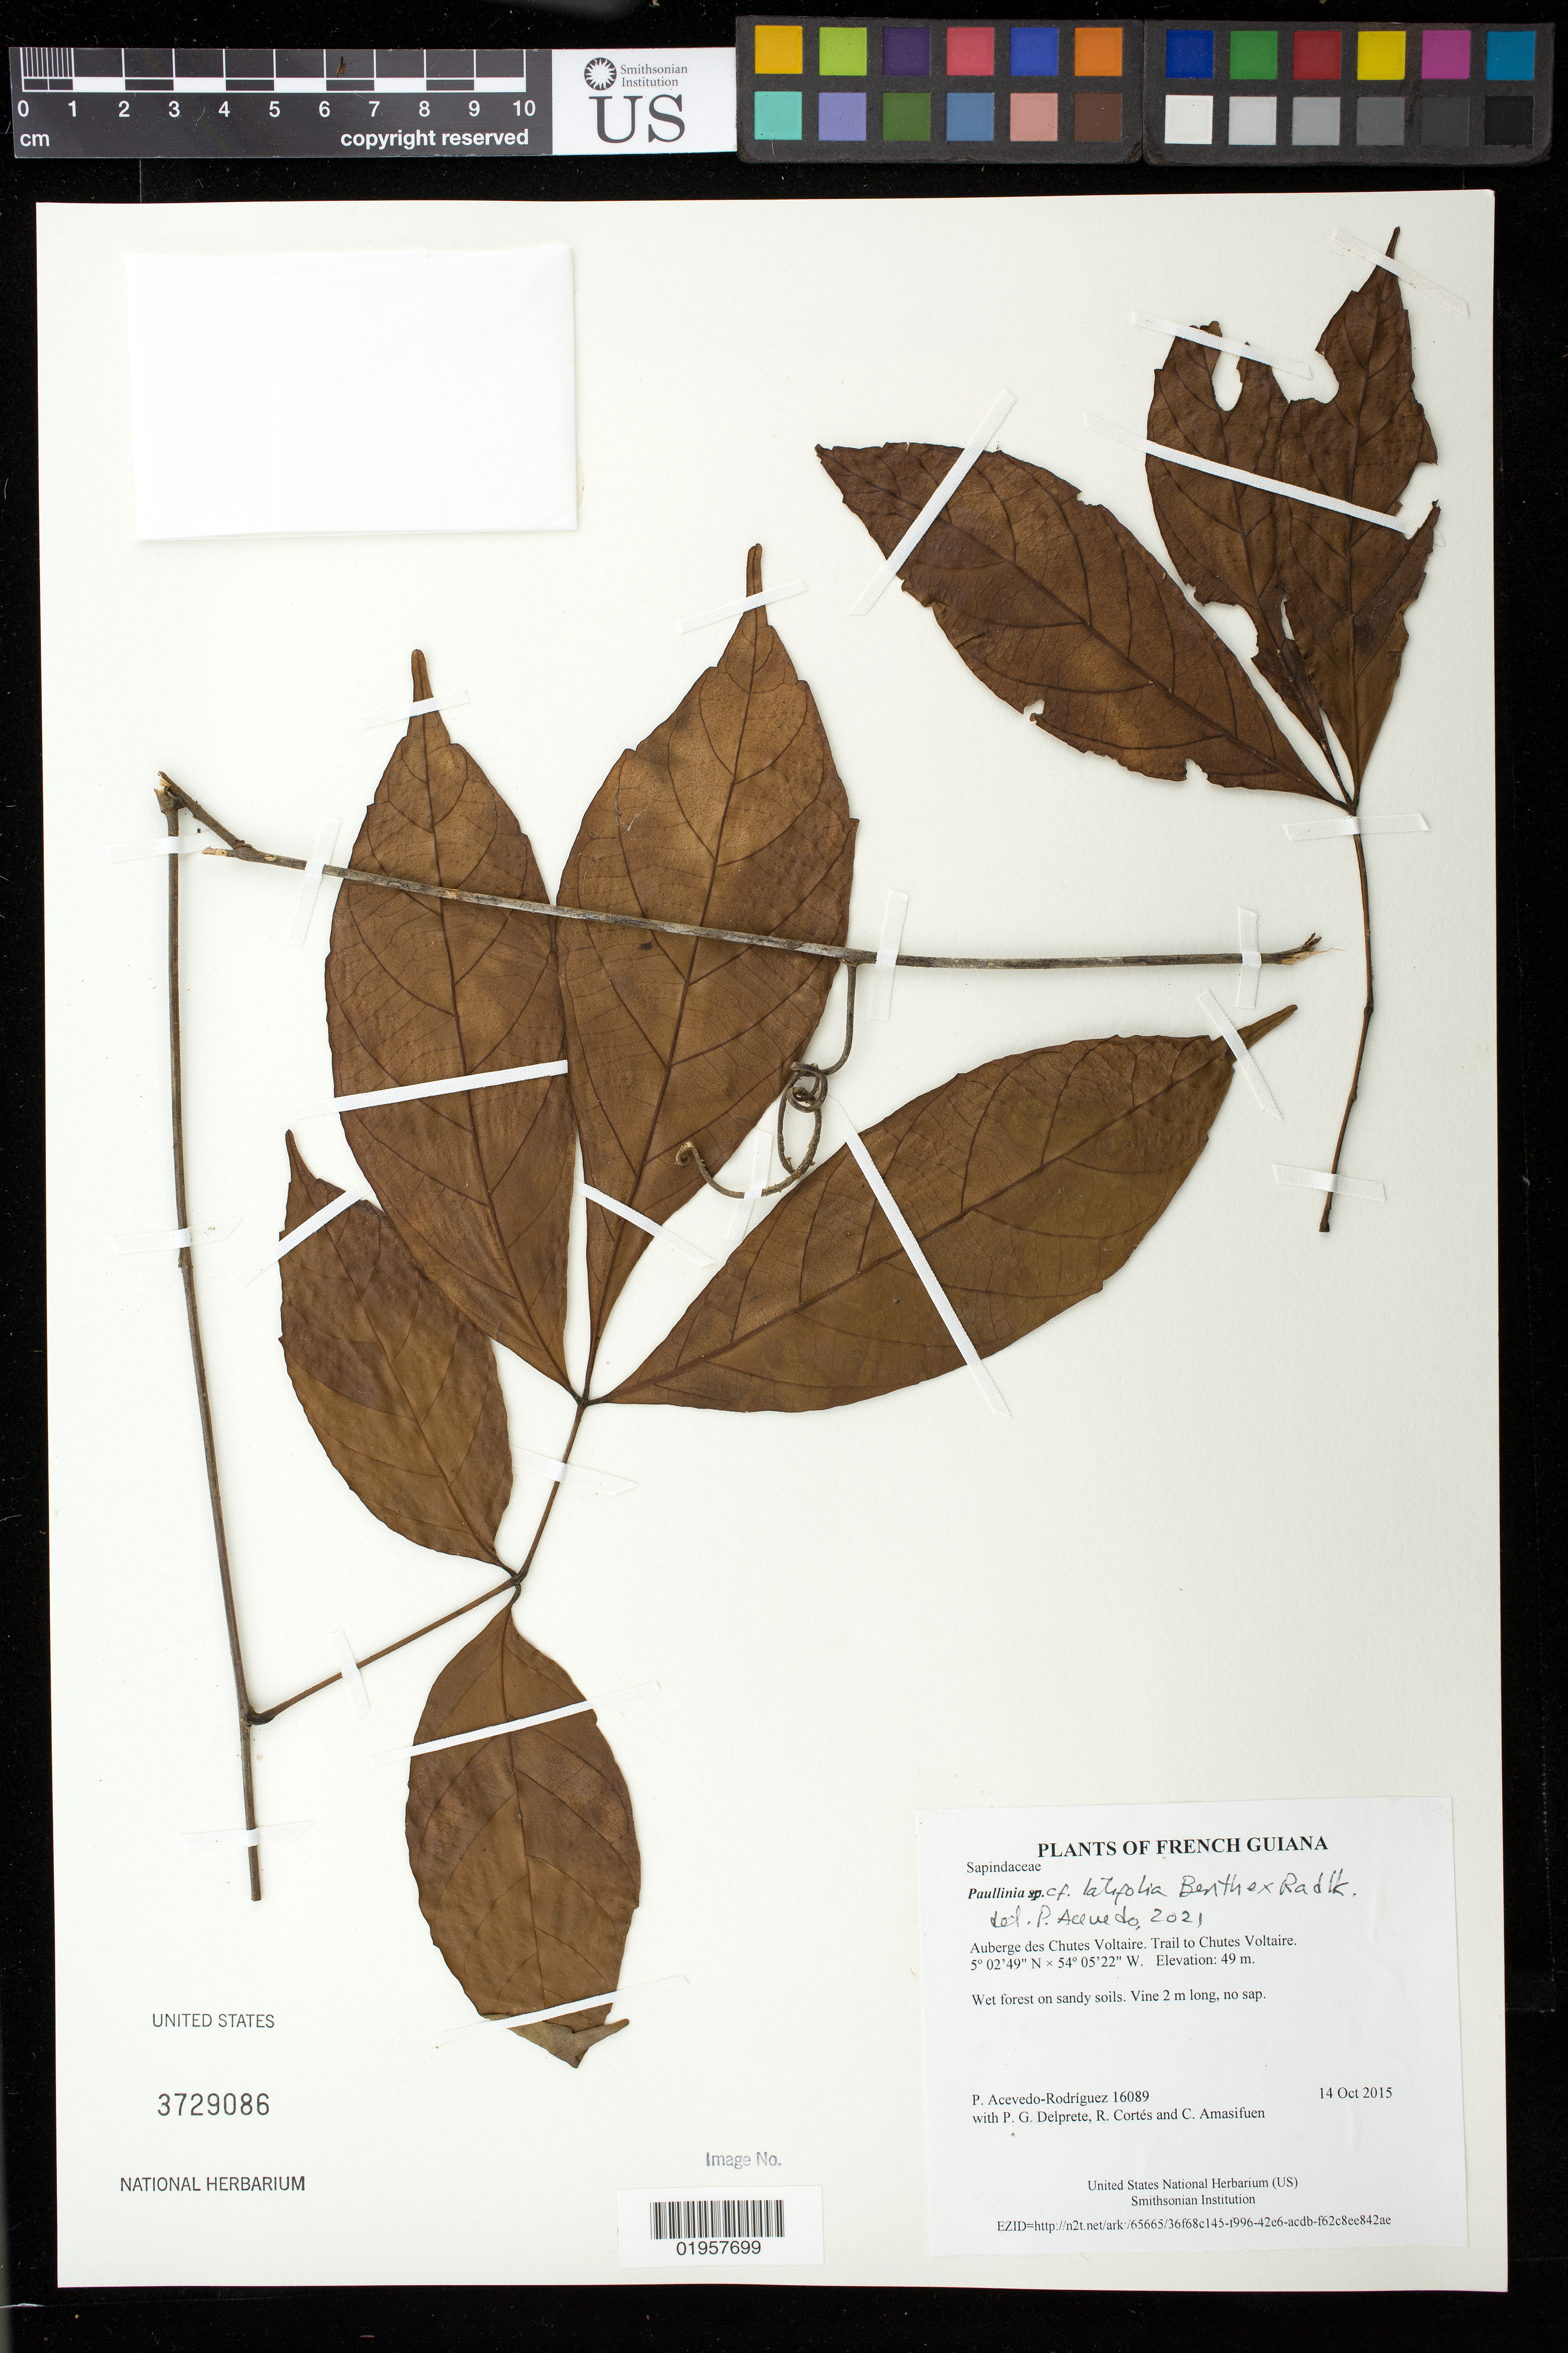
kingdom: Plantae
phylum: Tracheophyta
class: Magnoliopsida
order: Sapindales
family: Sapindaceae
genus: Paullinia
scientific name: Paullinia sp.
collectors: P. Acevedo-Rodr., P. G. Delprete, R. Cortés & C. Amasifuen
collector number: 16089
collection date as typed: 14 October 2015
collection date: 2015-10-14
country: French Guiana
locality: Auberge des Chutes Voltaire. Trail to Chutes Voltaire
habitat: Wet forest on sandy soils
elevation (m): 49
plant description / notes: US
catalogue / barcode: US 3729086